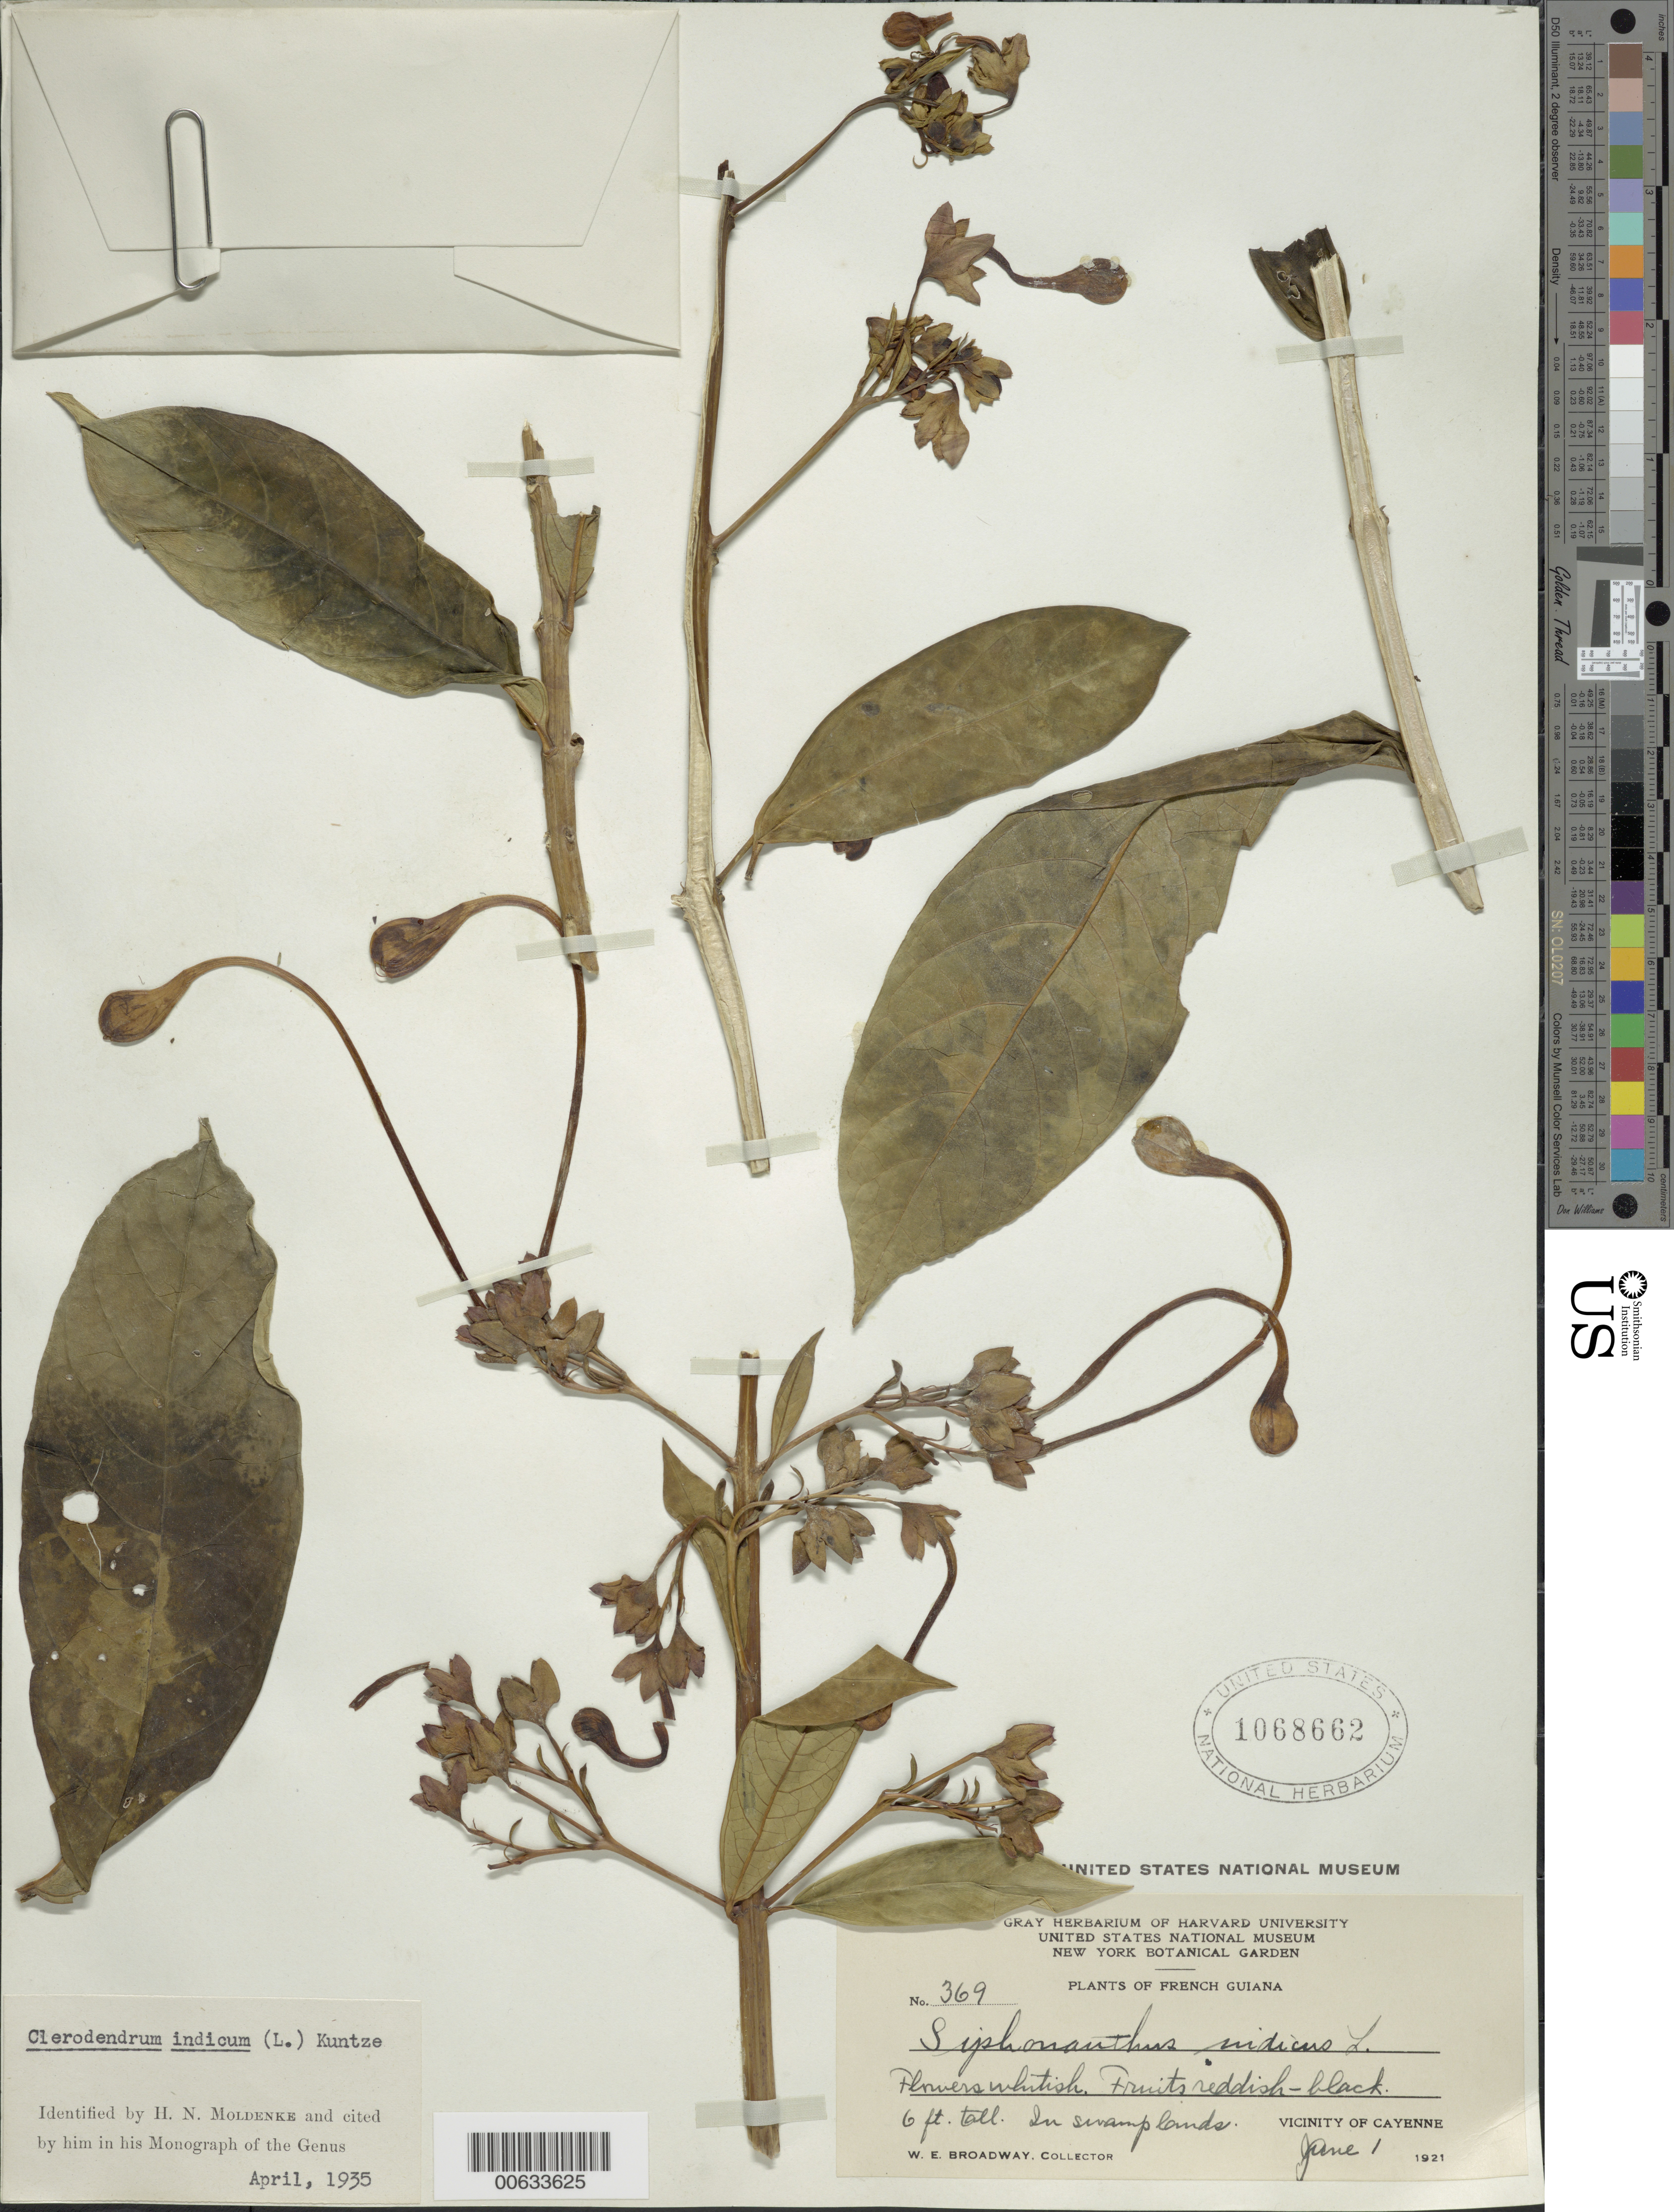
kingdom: Plantae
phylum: Tracheophyta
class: Magnoliopsida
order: Lamiales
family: Lamiaceae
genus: Clerodendrum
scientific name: Clerodendrum indicum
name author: (L.) Kuntze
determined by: Moldenke, H. N.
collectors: W. E. Broadway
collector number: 369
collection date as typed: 1-Jun-21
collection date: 1921-06-01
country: French Guiana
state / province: Cayenne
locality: Cayenne, vic.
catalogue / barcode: US 1068662